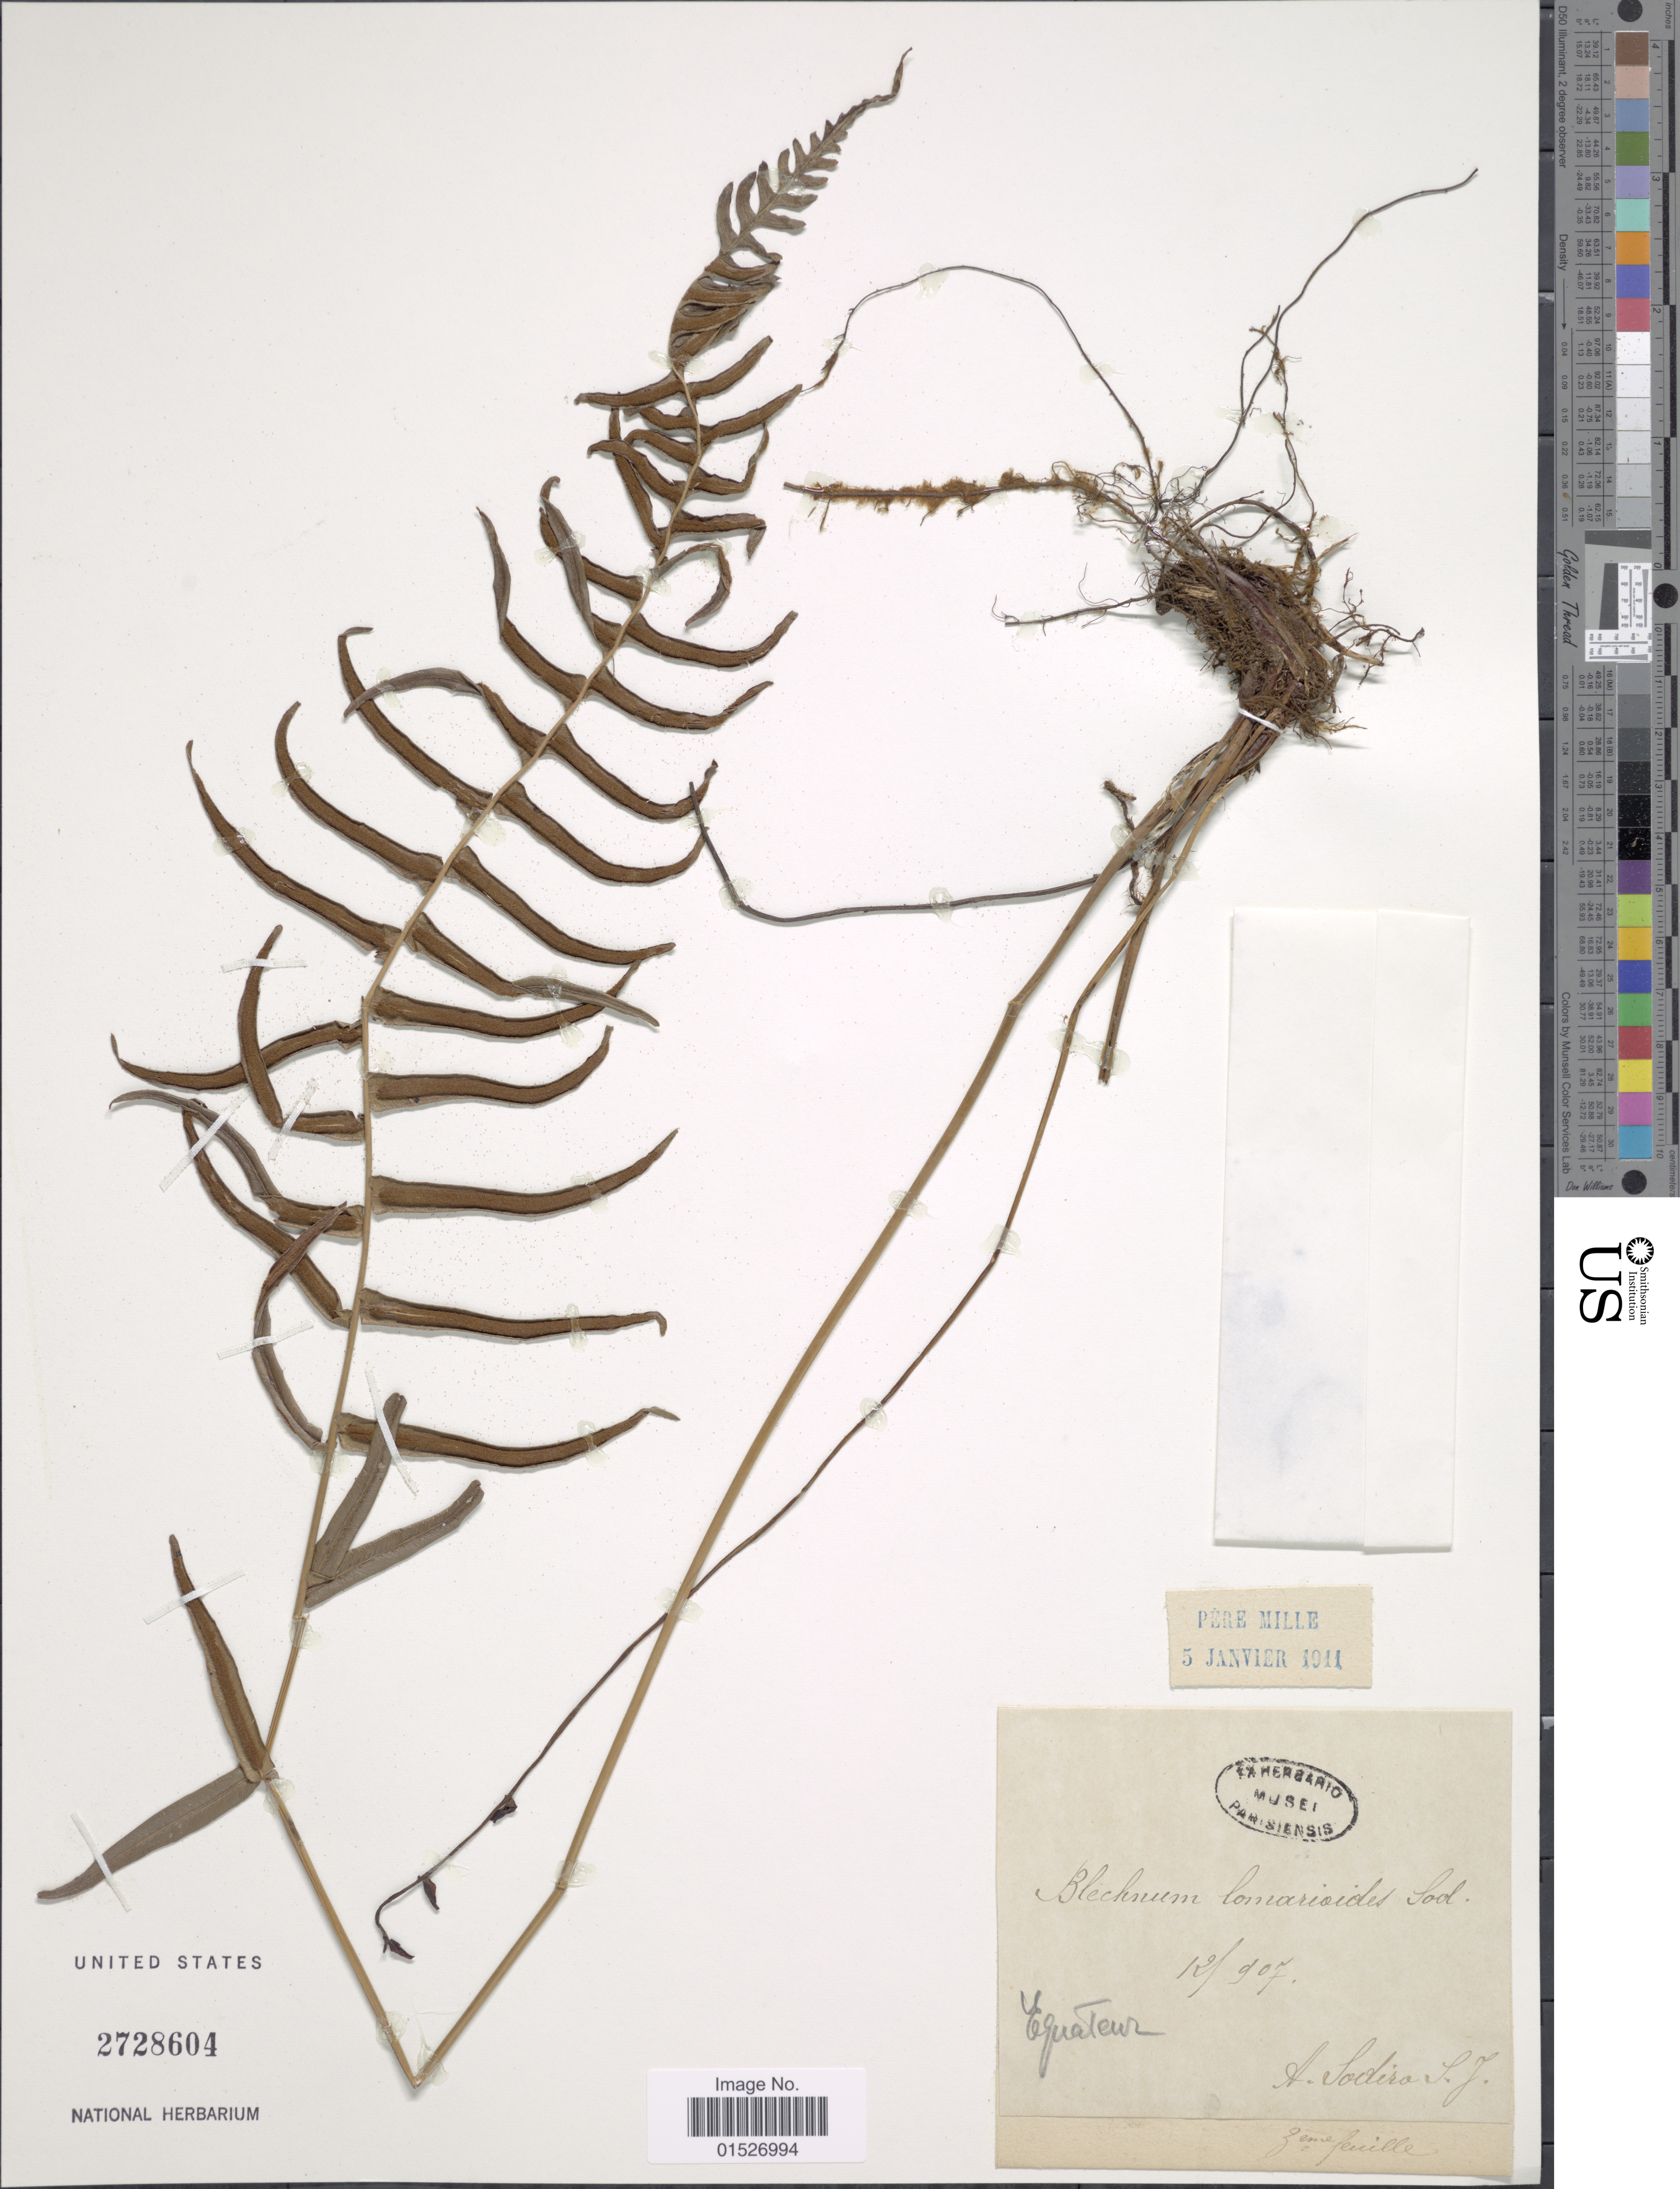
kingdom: Plantae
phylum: Tracheophyta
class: Polypodiopsida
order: Polypodiales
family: Blechnaceae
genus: Blechnum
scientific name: Blechnum sodiroi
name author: C. Chr.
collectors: A. Sodiro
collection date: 1907-12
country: Ecuador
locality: Equateur.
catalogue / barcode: US 2728604